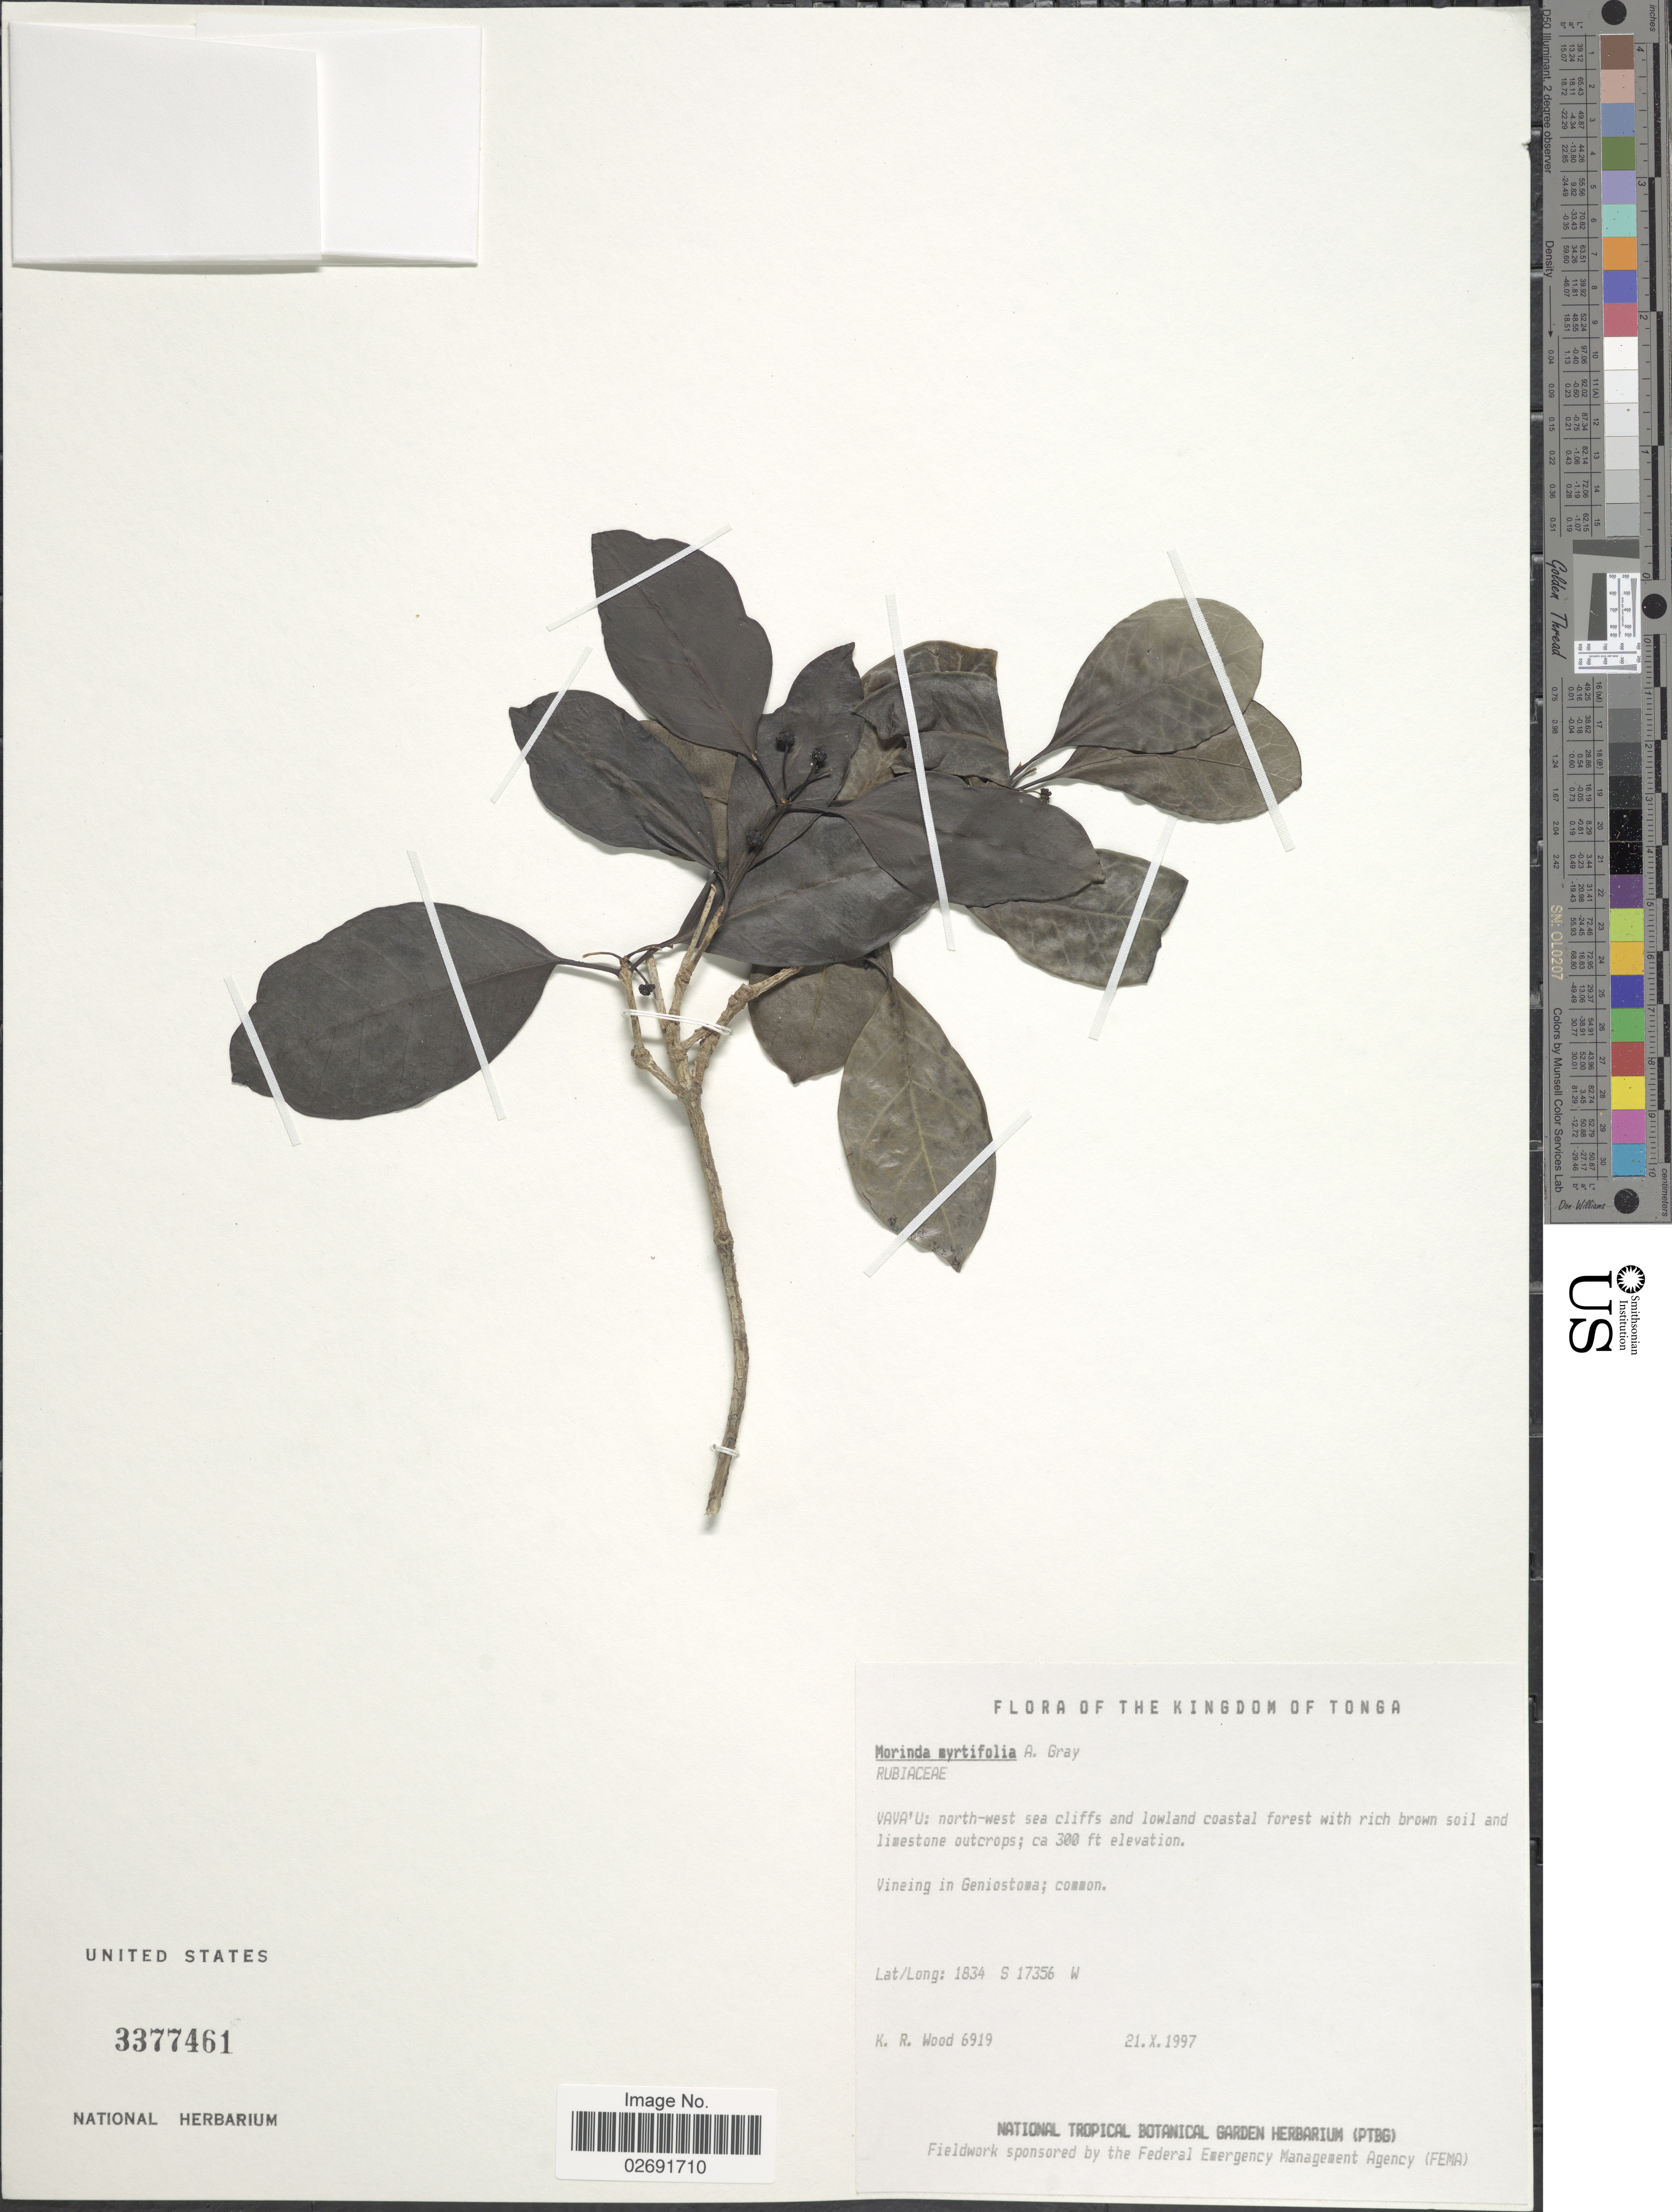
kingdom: Plantae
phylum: Tracheophyta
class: Magnoliopsida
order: Gentianales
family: Rubiaceae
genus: Gynochthodes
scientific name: Gynochthodes myrtifolia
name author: (A. Gray) Razafim. & B. Bremer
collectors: K. R. Wood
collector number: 6919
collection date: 1997-10-21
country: Tonga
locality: The Kingdom of Tonga. Vava'u: north-west sea cliffs and lowland coastal forest.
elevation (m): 91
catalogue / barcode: US 3377461